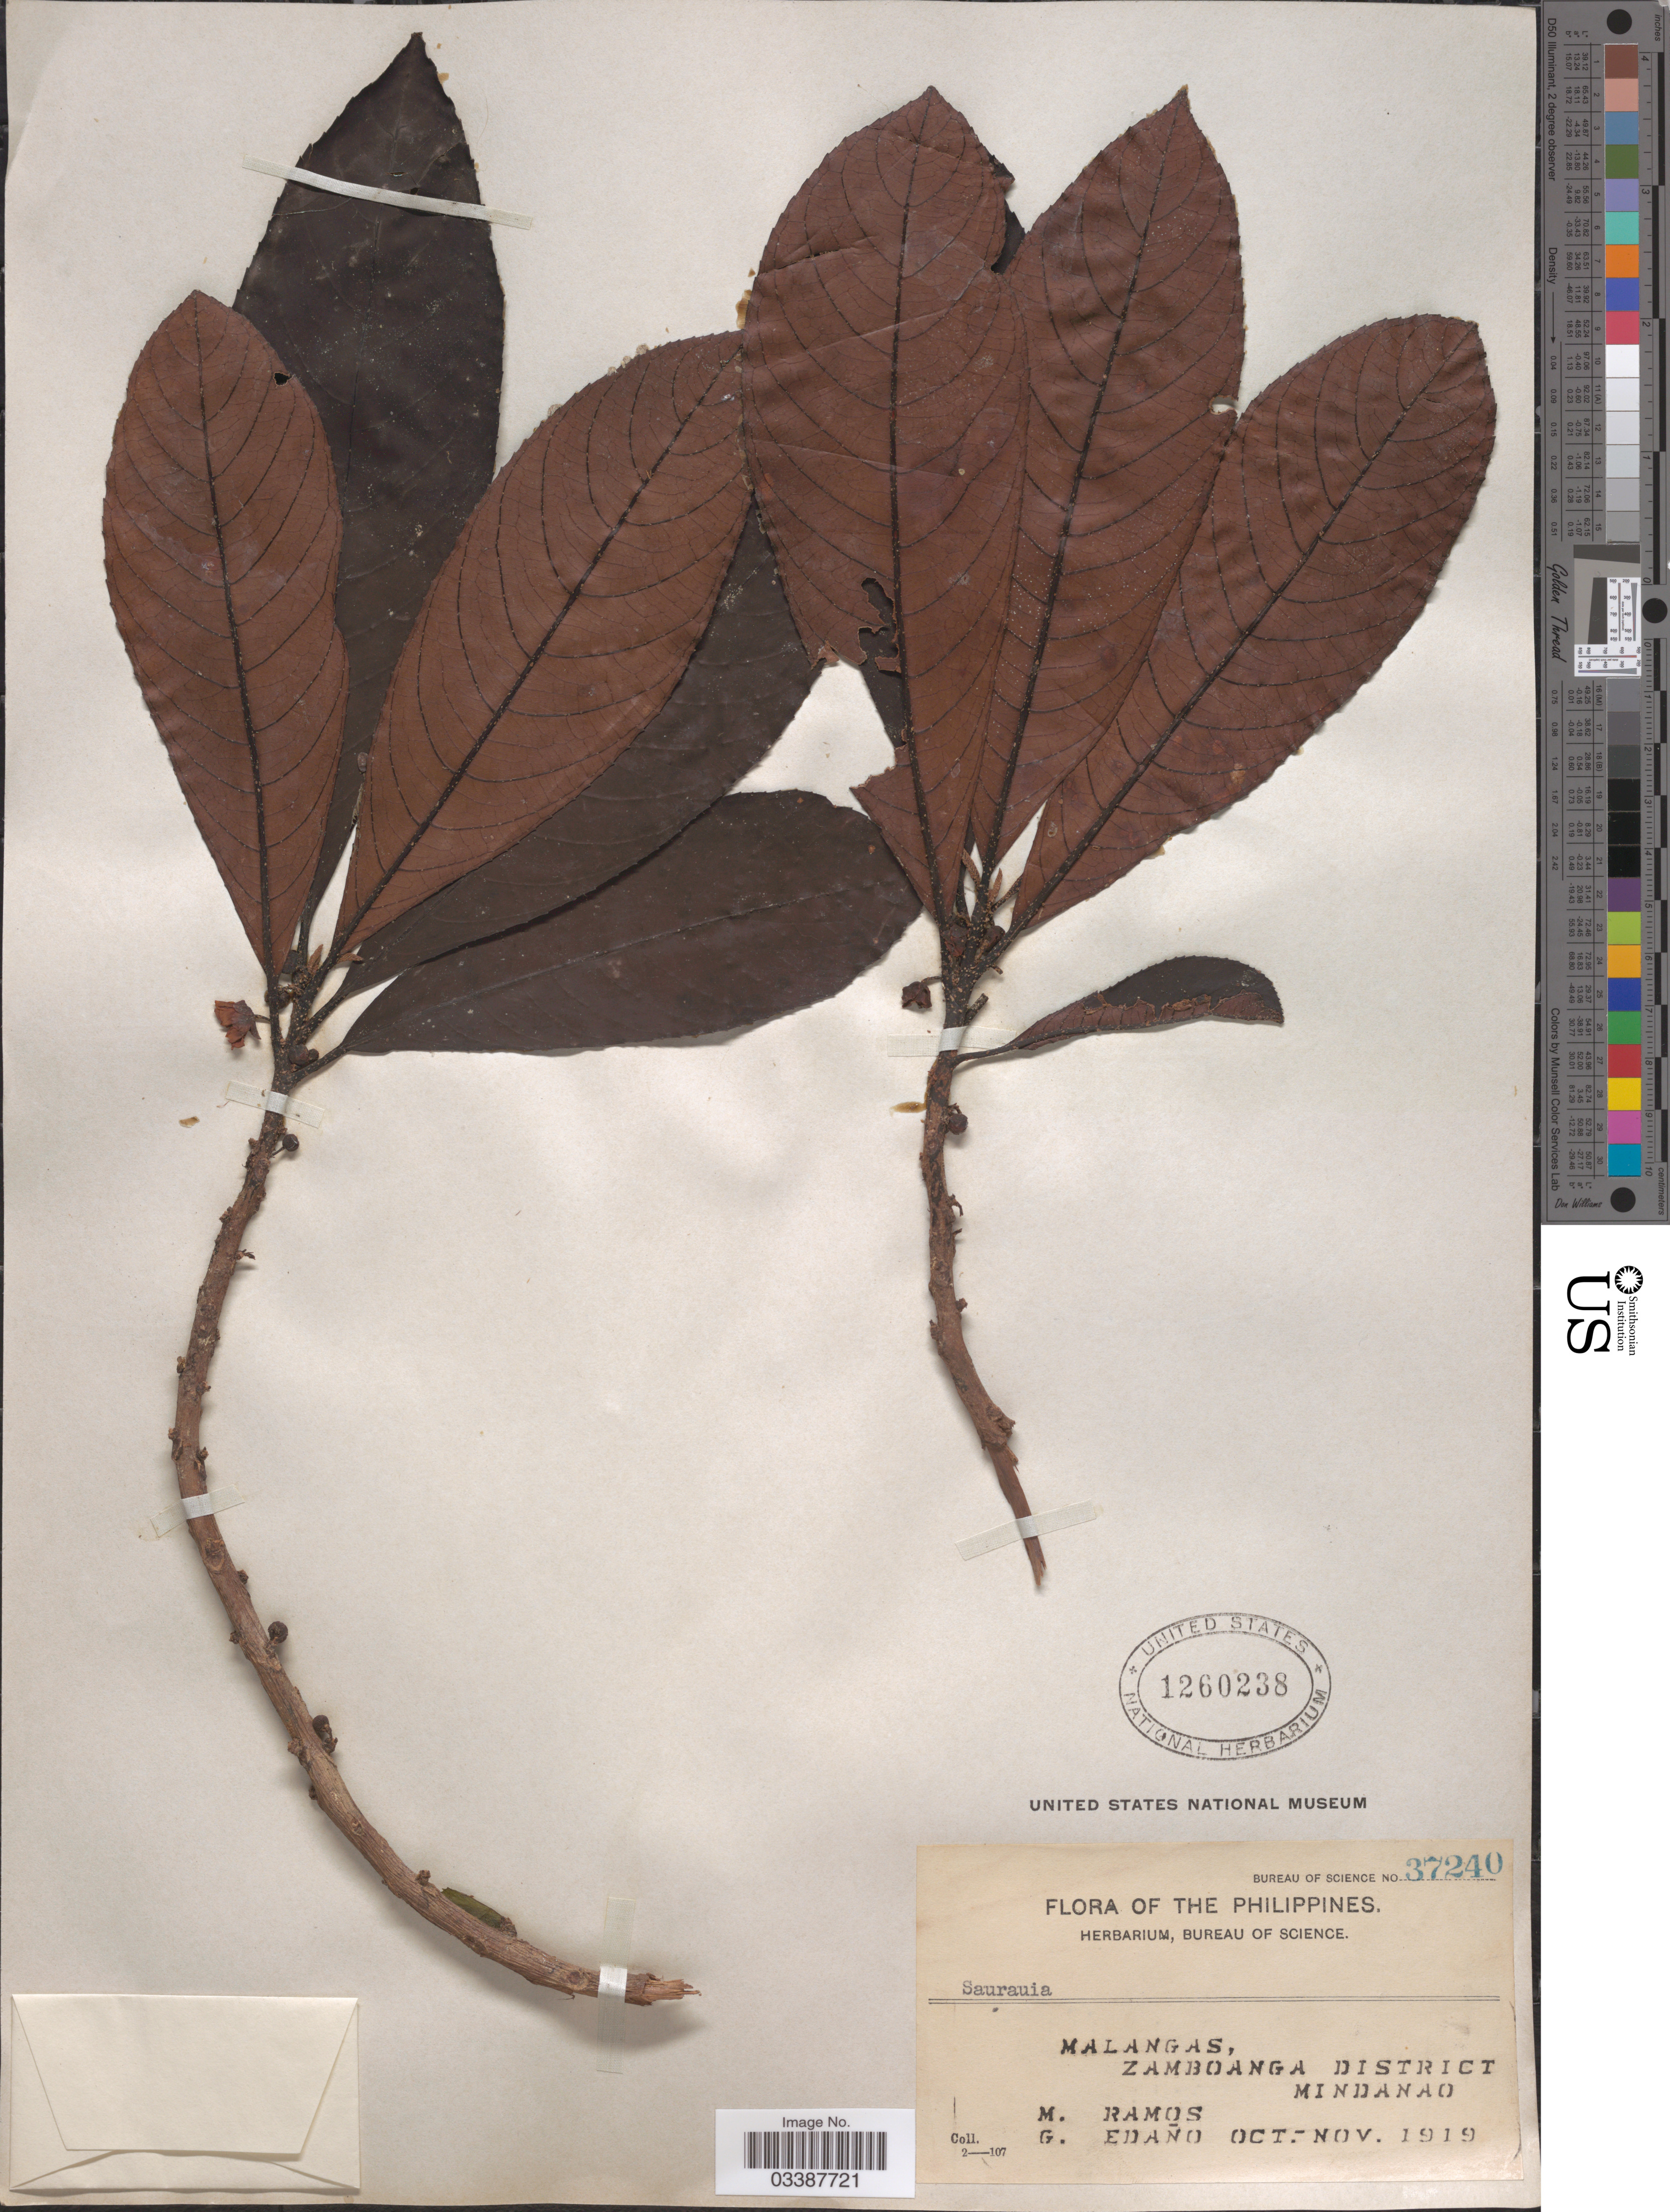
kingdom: Plantae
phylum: Tracheophyta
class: Magnoliopsida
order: Ericales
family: Actinidiaceae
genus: Saurauia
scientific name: Saurauia sp.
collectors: M. Ramos & G. Edaño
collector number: Bureau of Science 37240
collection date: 1919-10/1919-11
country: Philippines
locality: Malangas, Zamboanga District. Mindanao.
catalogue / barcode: US 1260238